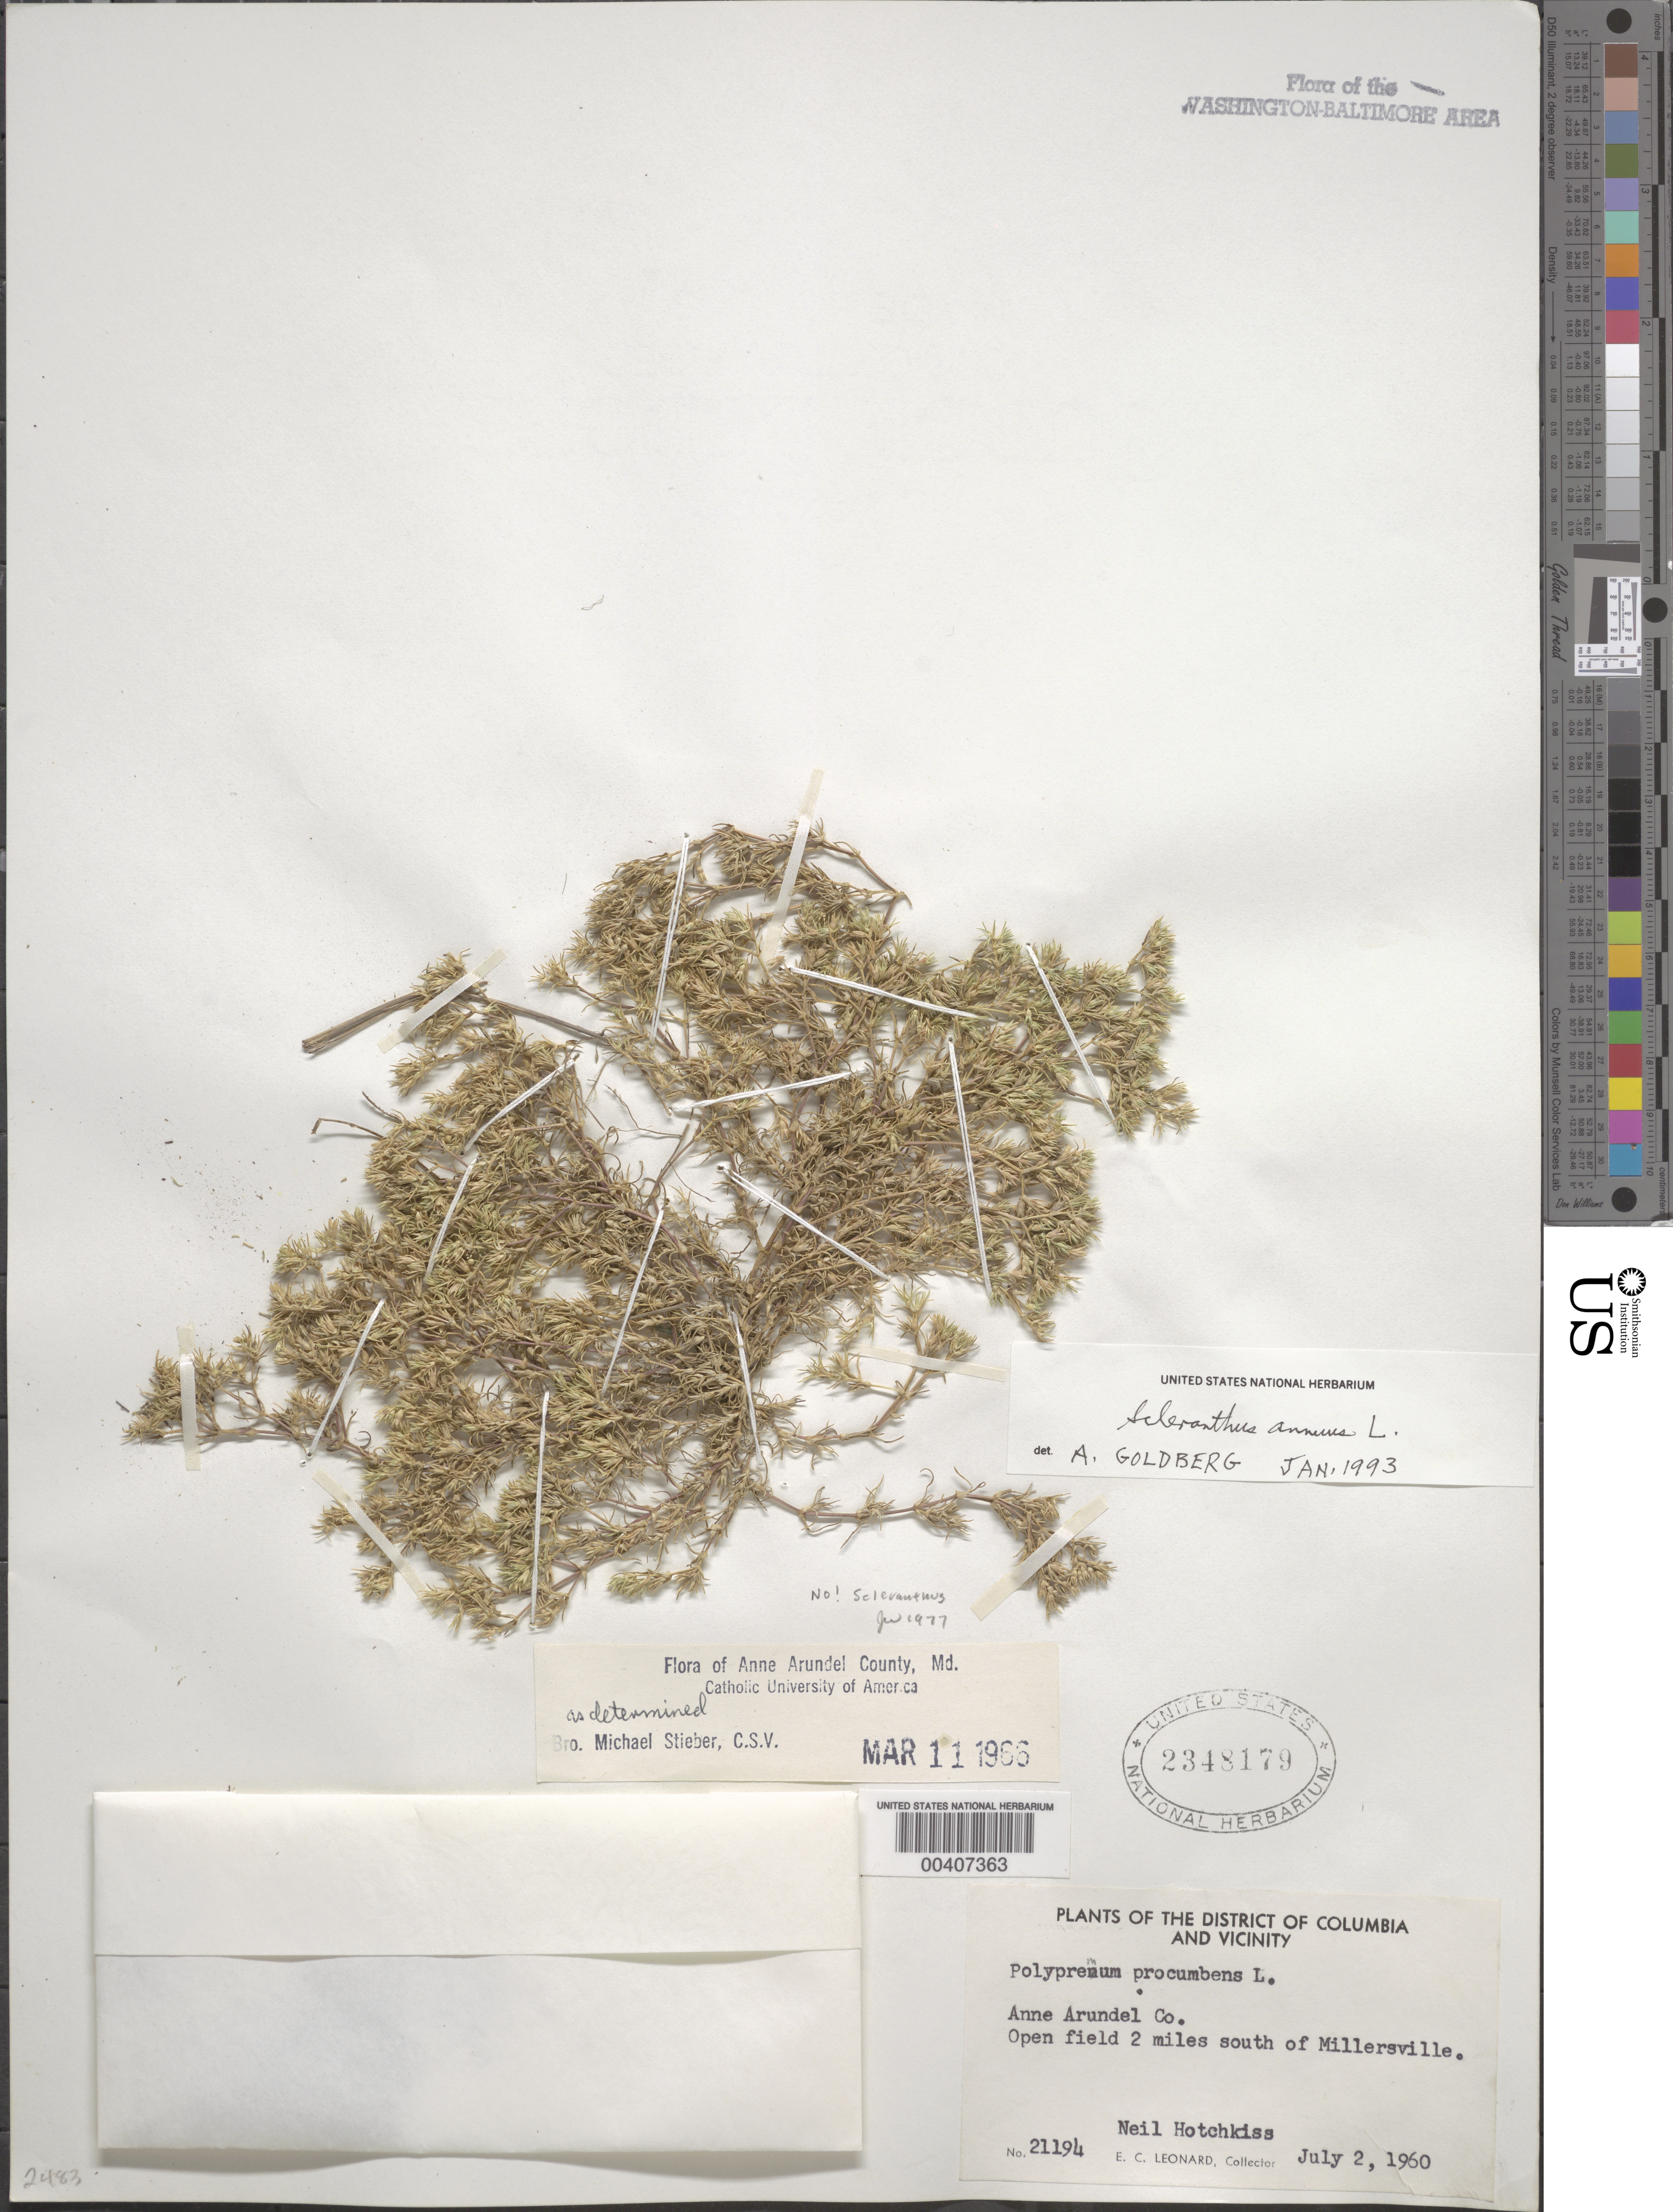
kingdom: Plantae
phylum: Tracheophyta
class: Magnoliopsida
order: Caryophyllales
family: Caryophyllaceae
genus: Scleranthus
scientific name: Scleranthus annuus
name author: L.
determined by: Stieber, Bro. M.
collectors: N. Hotchkiss & E. C. Leonard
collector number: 21194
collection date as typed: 02 Jul 1960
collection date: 1960-07-02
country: United States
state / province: Maryland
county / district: Anne Arundel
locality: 2 mi. S of Millersville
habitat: Open field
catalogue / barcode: US 2348179